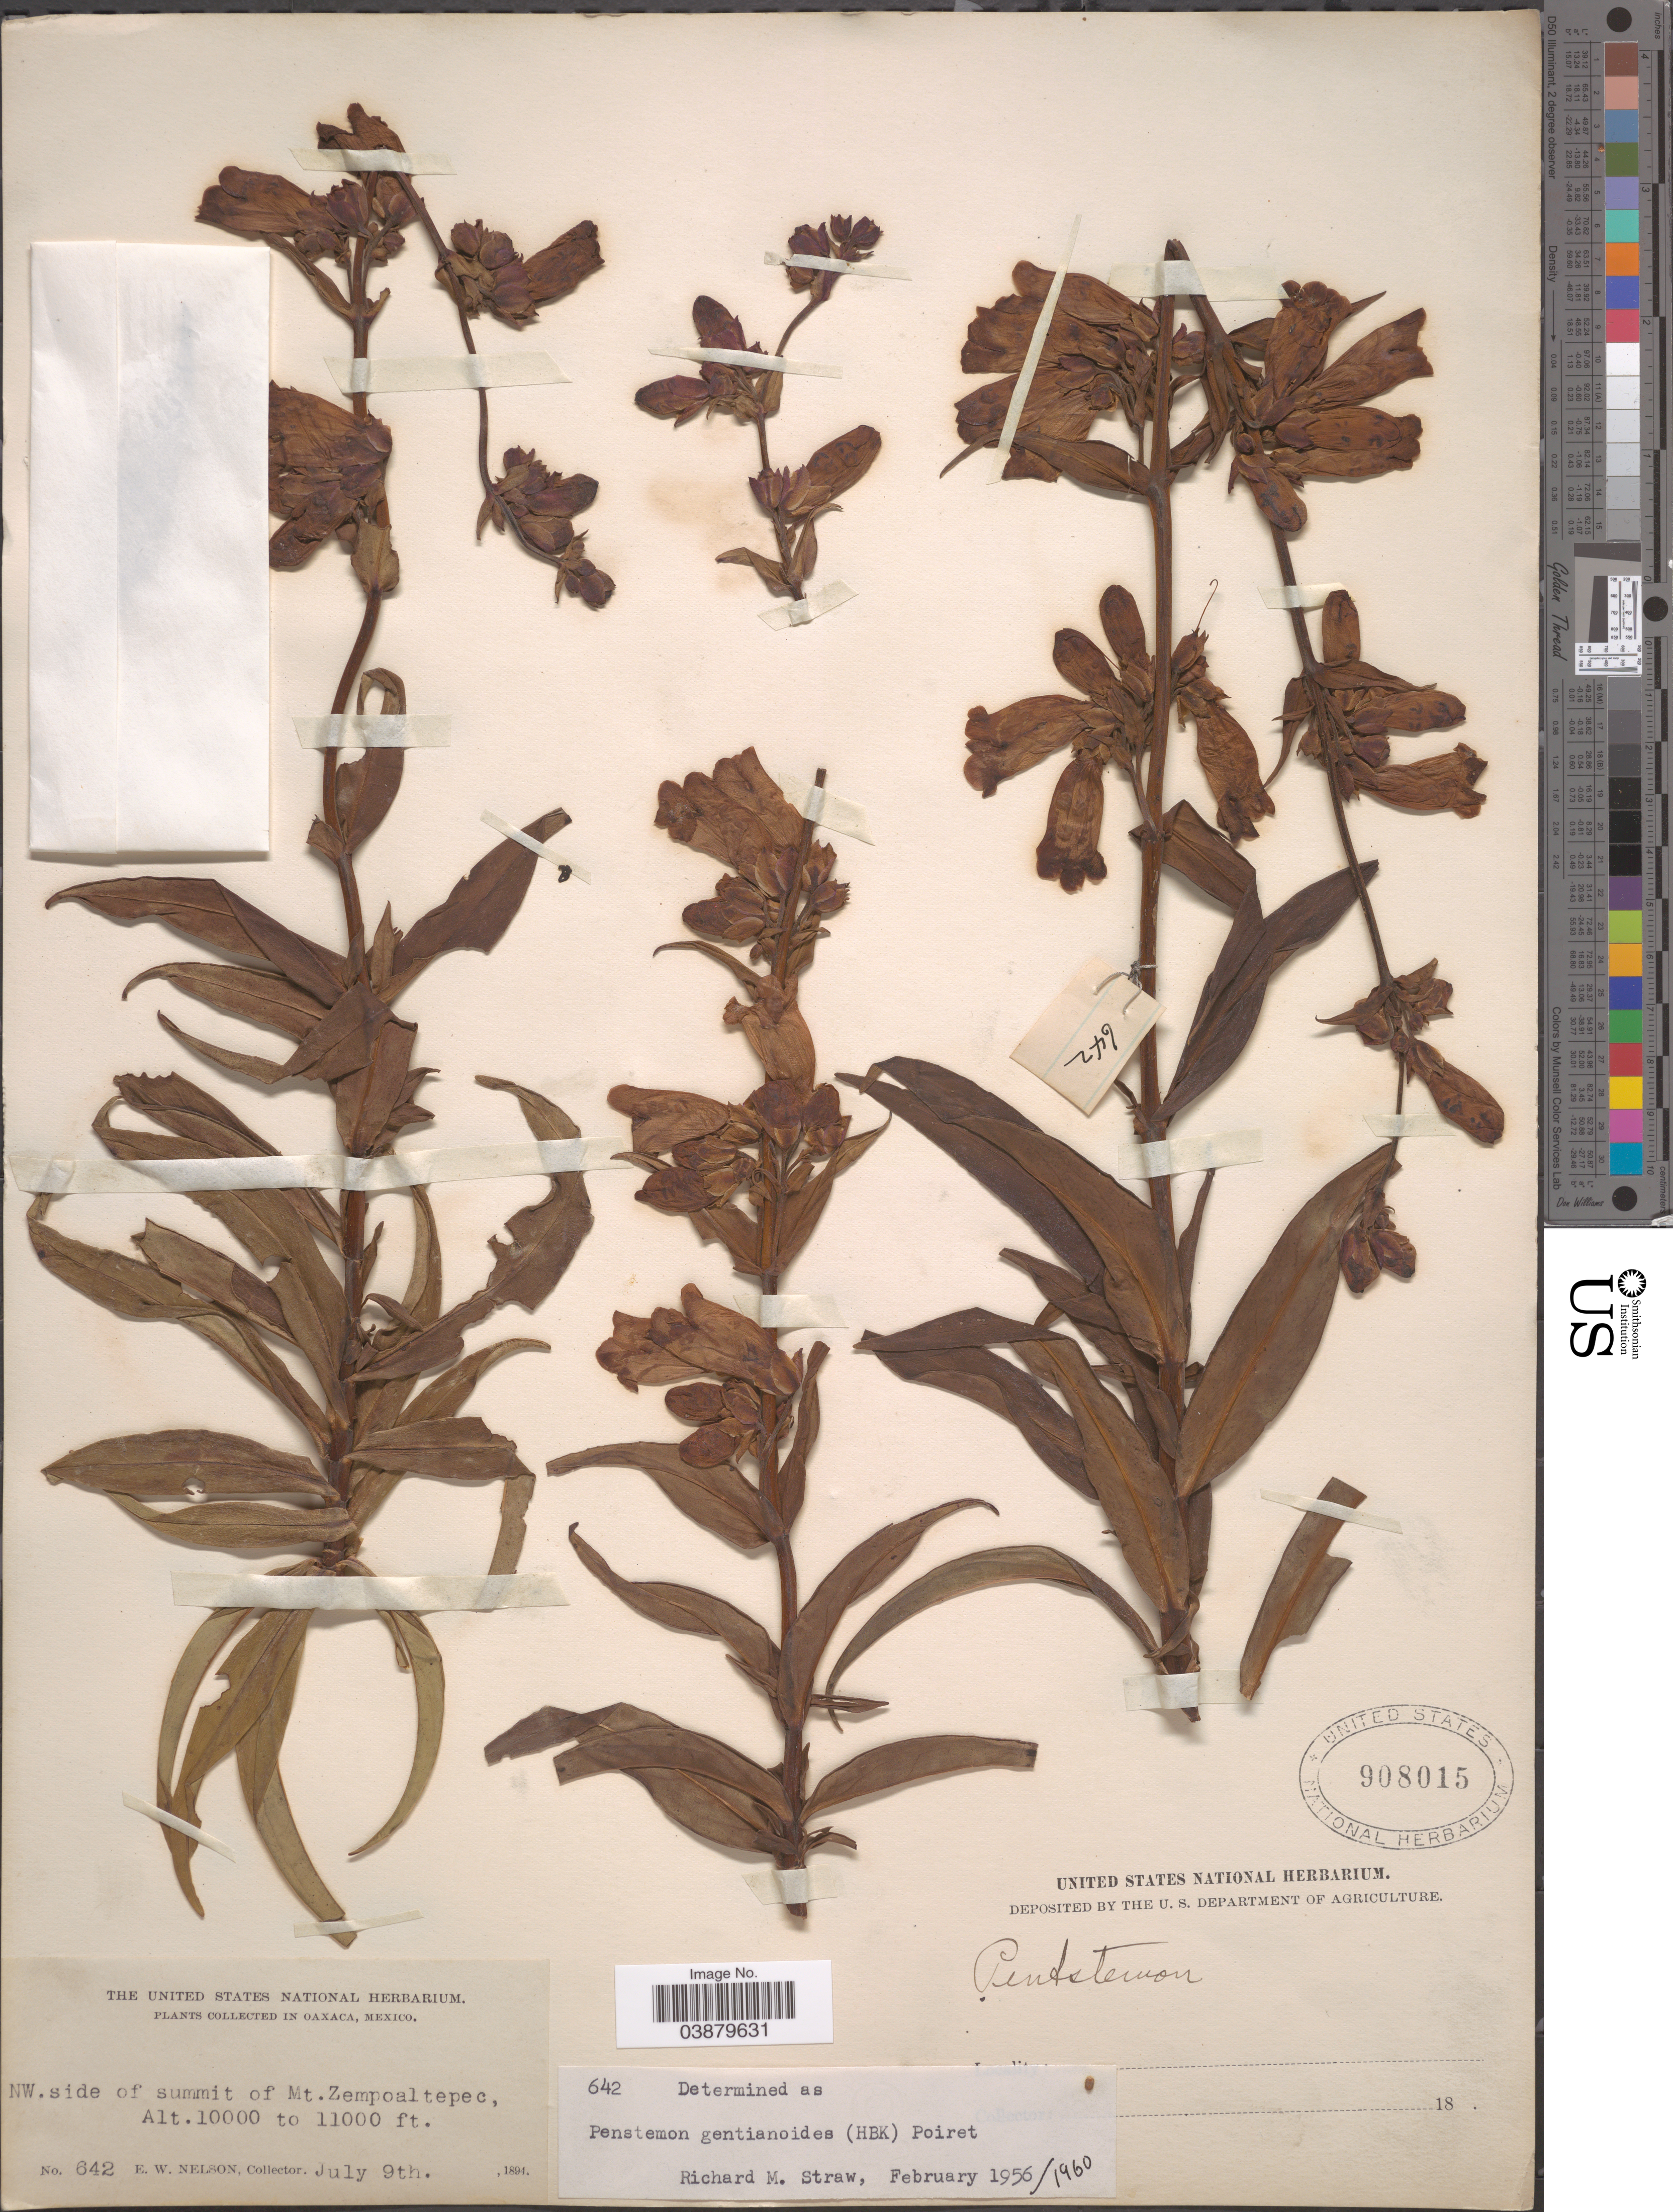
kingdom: Plantae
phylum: Tracheophyta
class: Magnoliopsida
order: Lamiales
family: Plantaginaceae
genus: Penstemon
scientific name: Penstemon gentianoides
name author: (Kunth) Poir.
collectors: E. W. Nelson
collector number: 642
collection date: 1894-07-09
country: Mexico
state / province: Oaxaca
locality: NW. side of summit of Mt. Zempoaltepec.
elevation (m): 3048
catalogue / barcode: US 908015